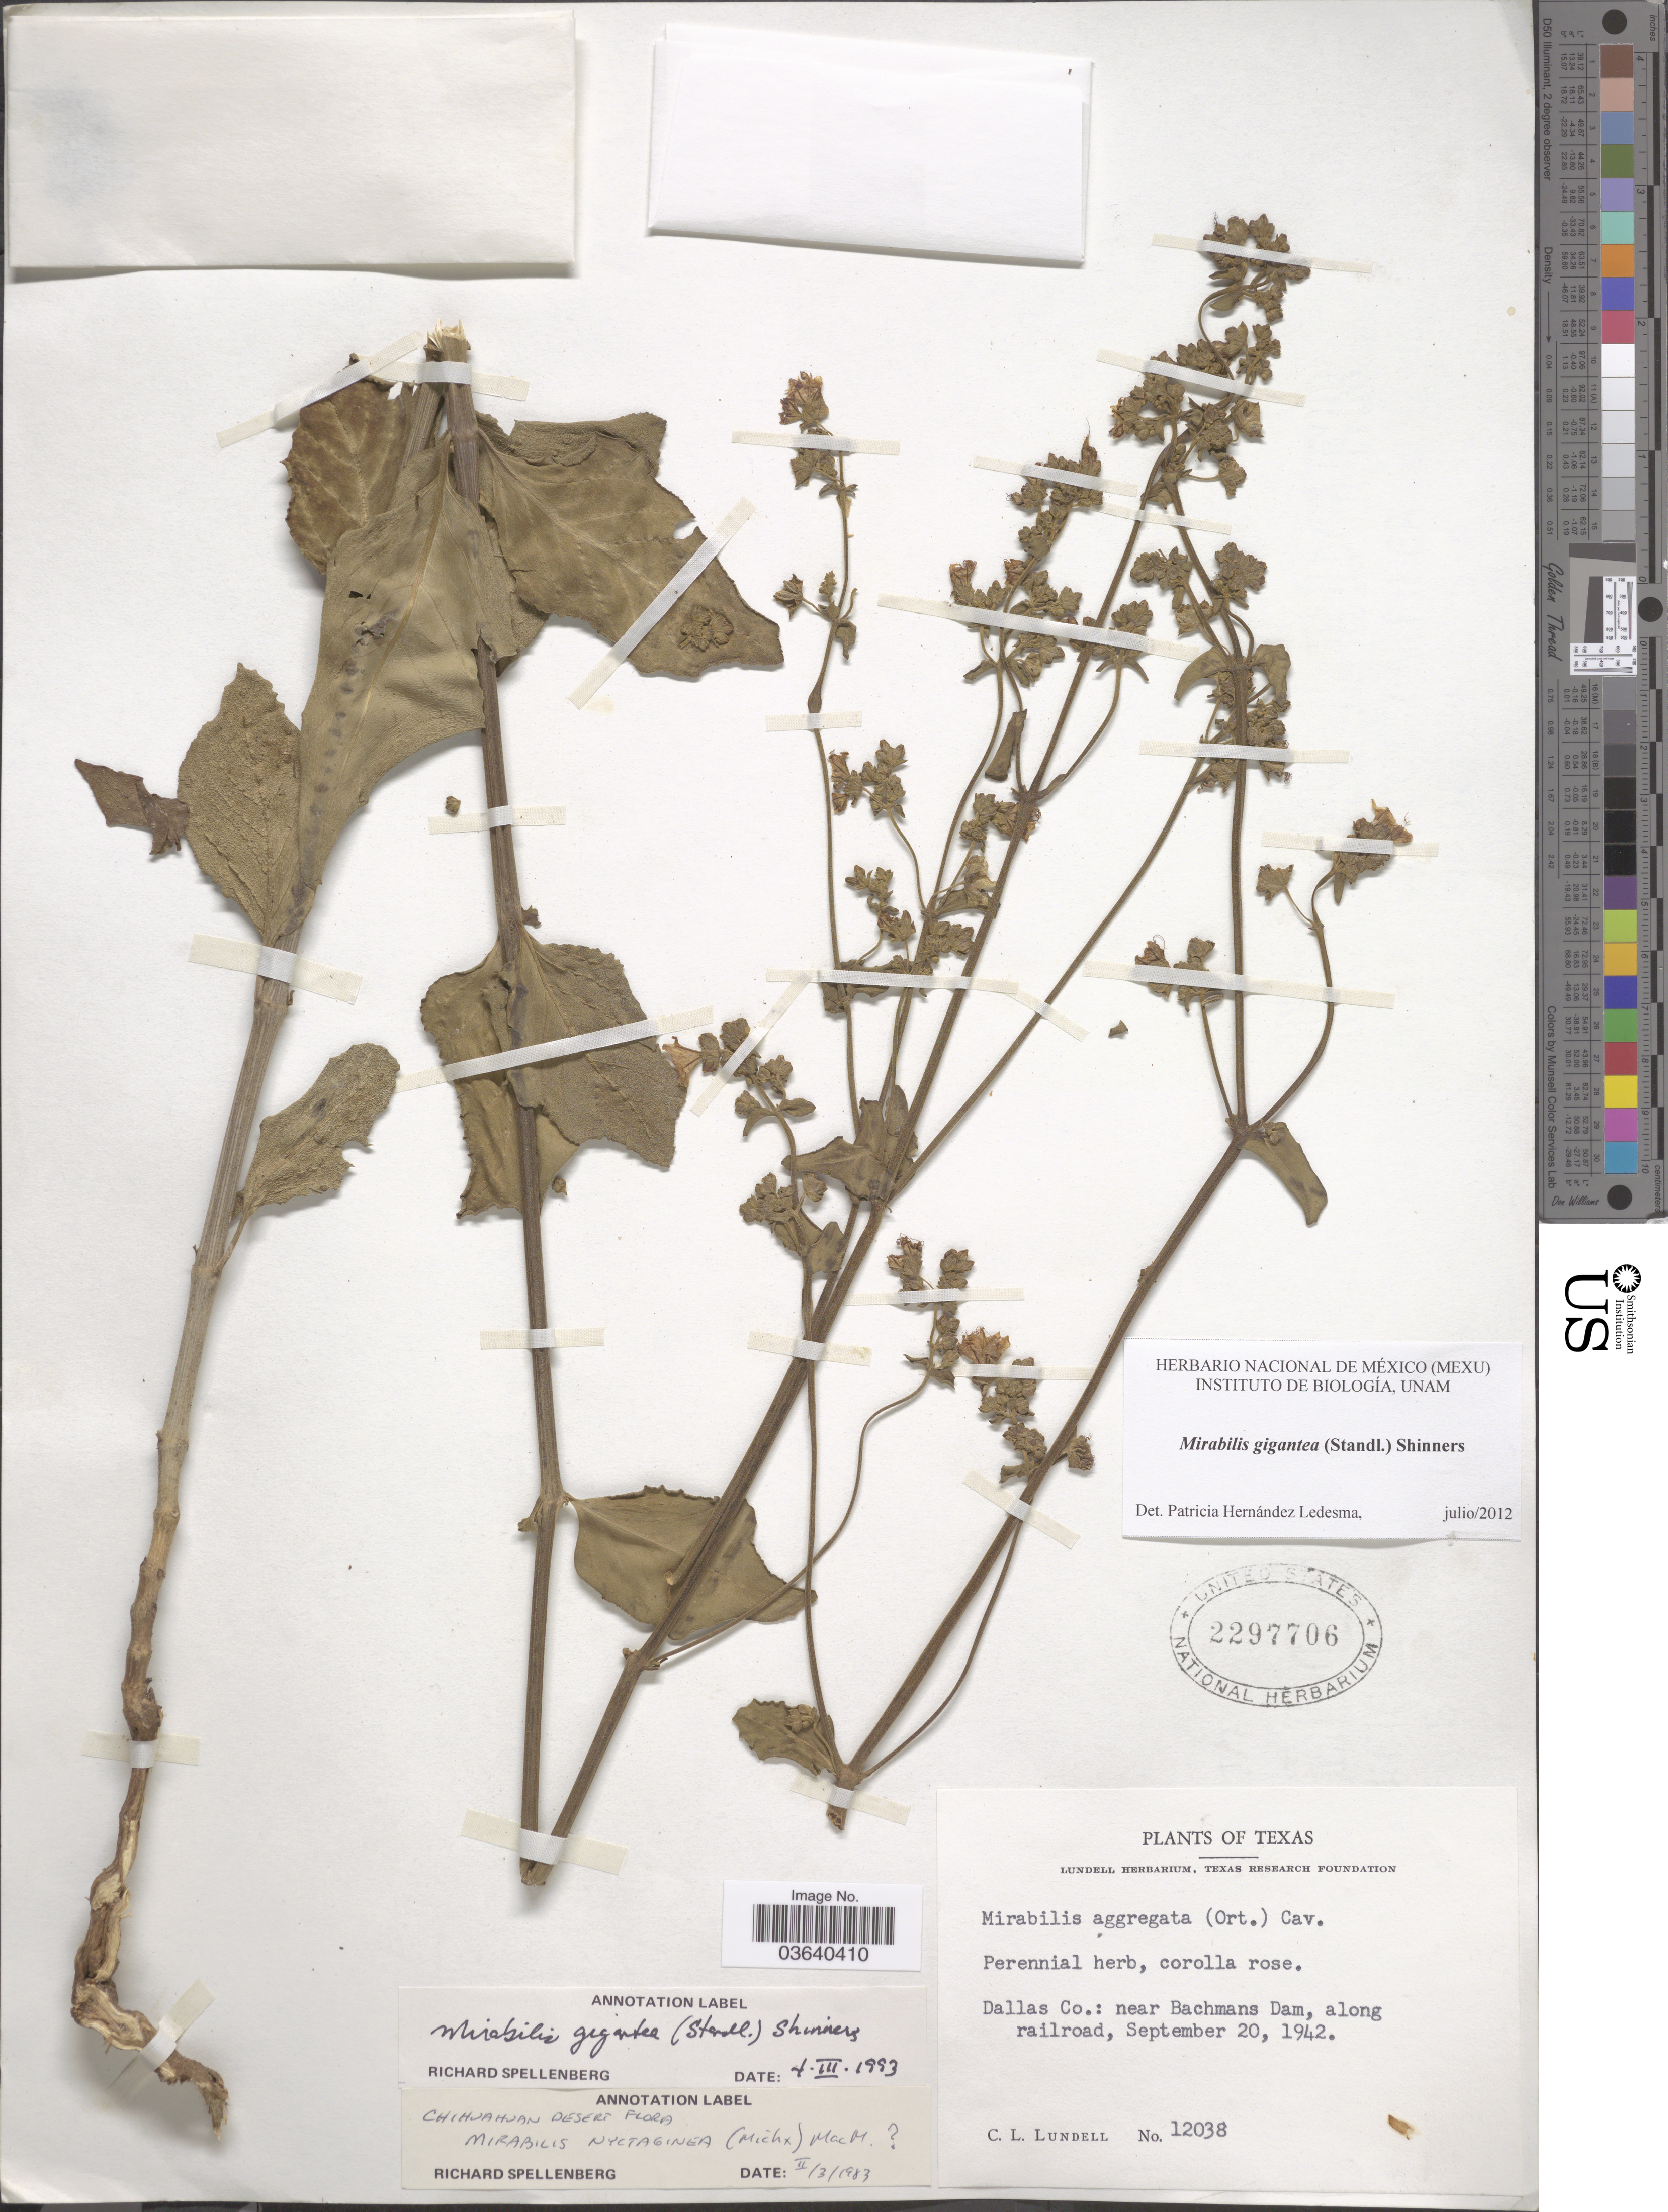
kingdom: Plantae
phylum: Tracheophyta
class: Magnoliopsida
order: Caryophyllales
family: Nyctaginaceae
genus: Mirabilis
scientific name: Mirabilis gigantea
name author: (Standl.) Shinners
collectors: C. L. Lundell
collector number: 12038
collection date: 1942-09-20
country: United States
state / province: Texas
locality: Dallas Co.: near Bachmans Dam, along railroad.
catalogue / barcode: US 2297706